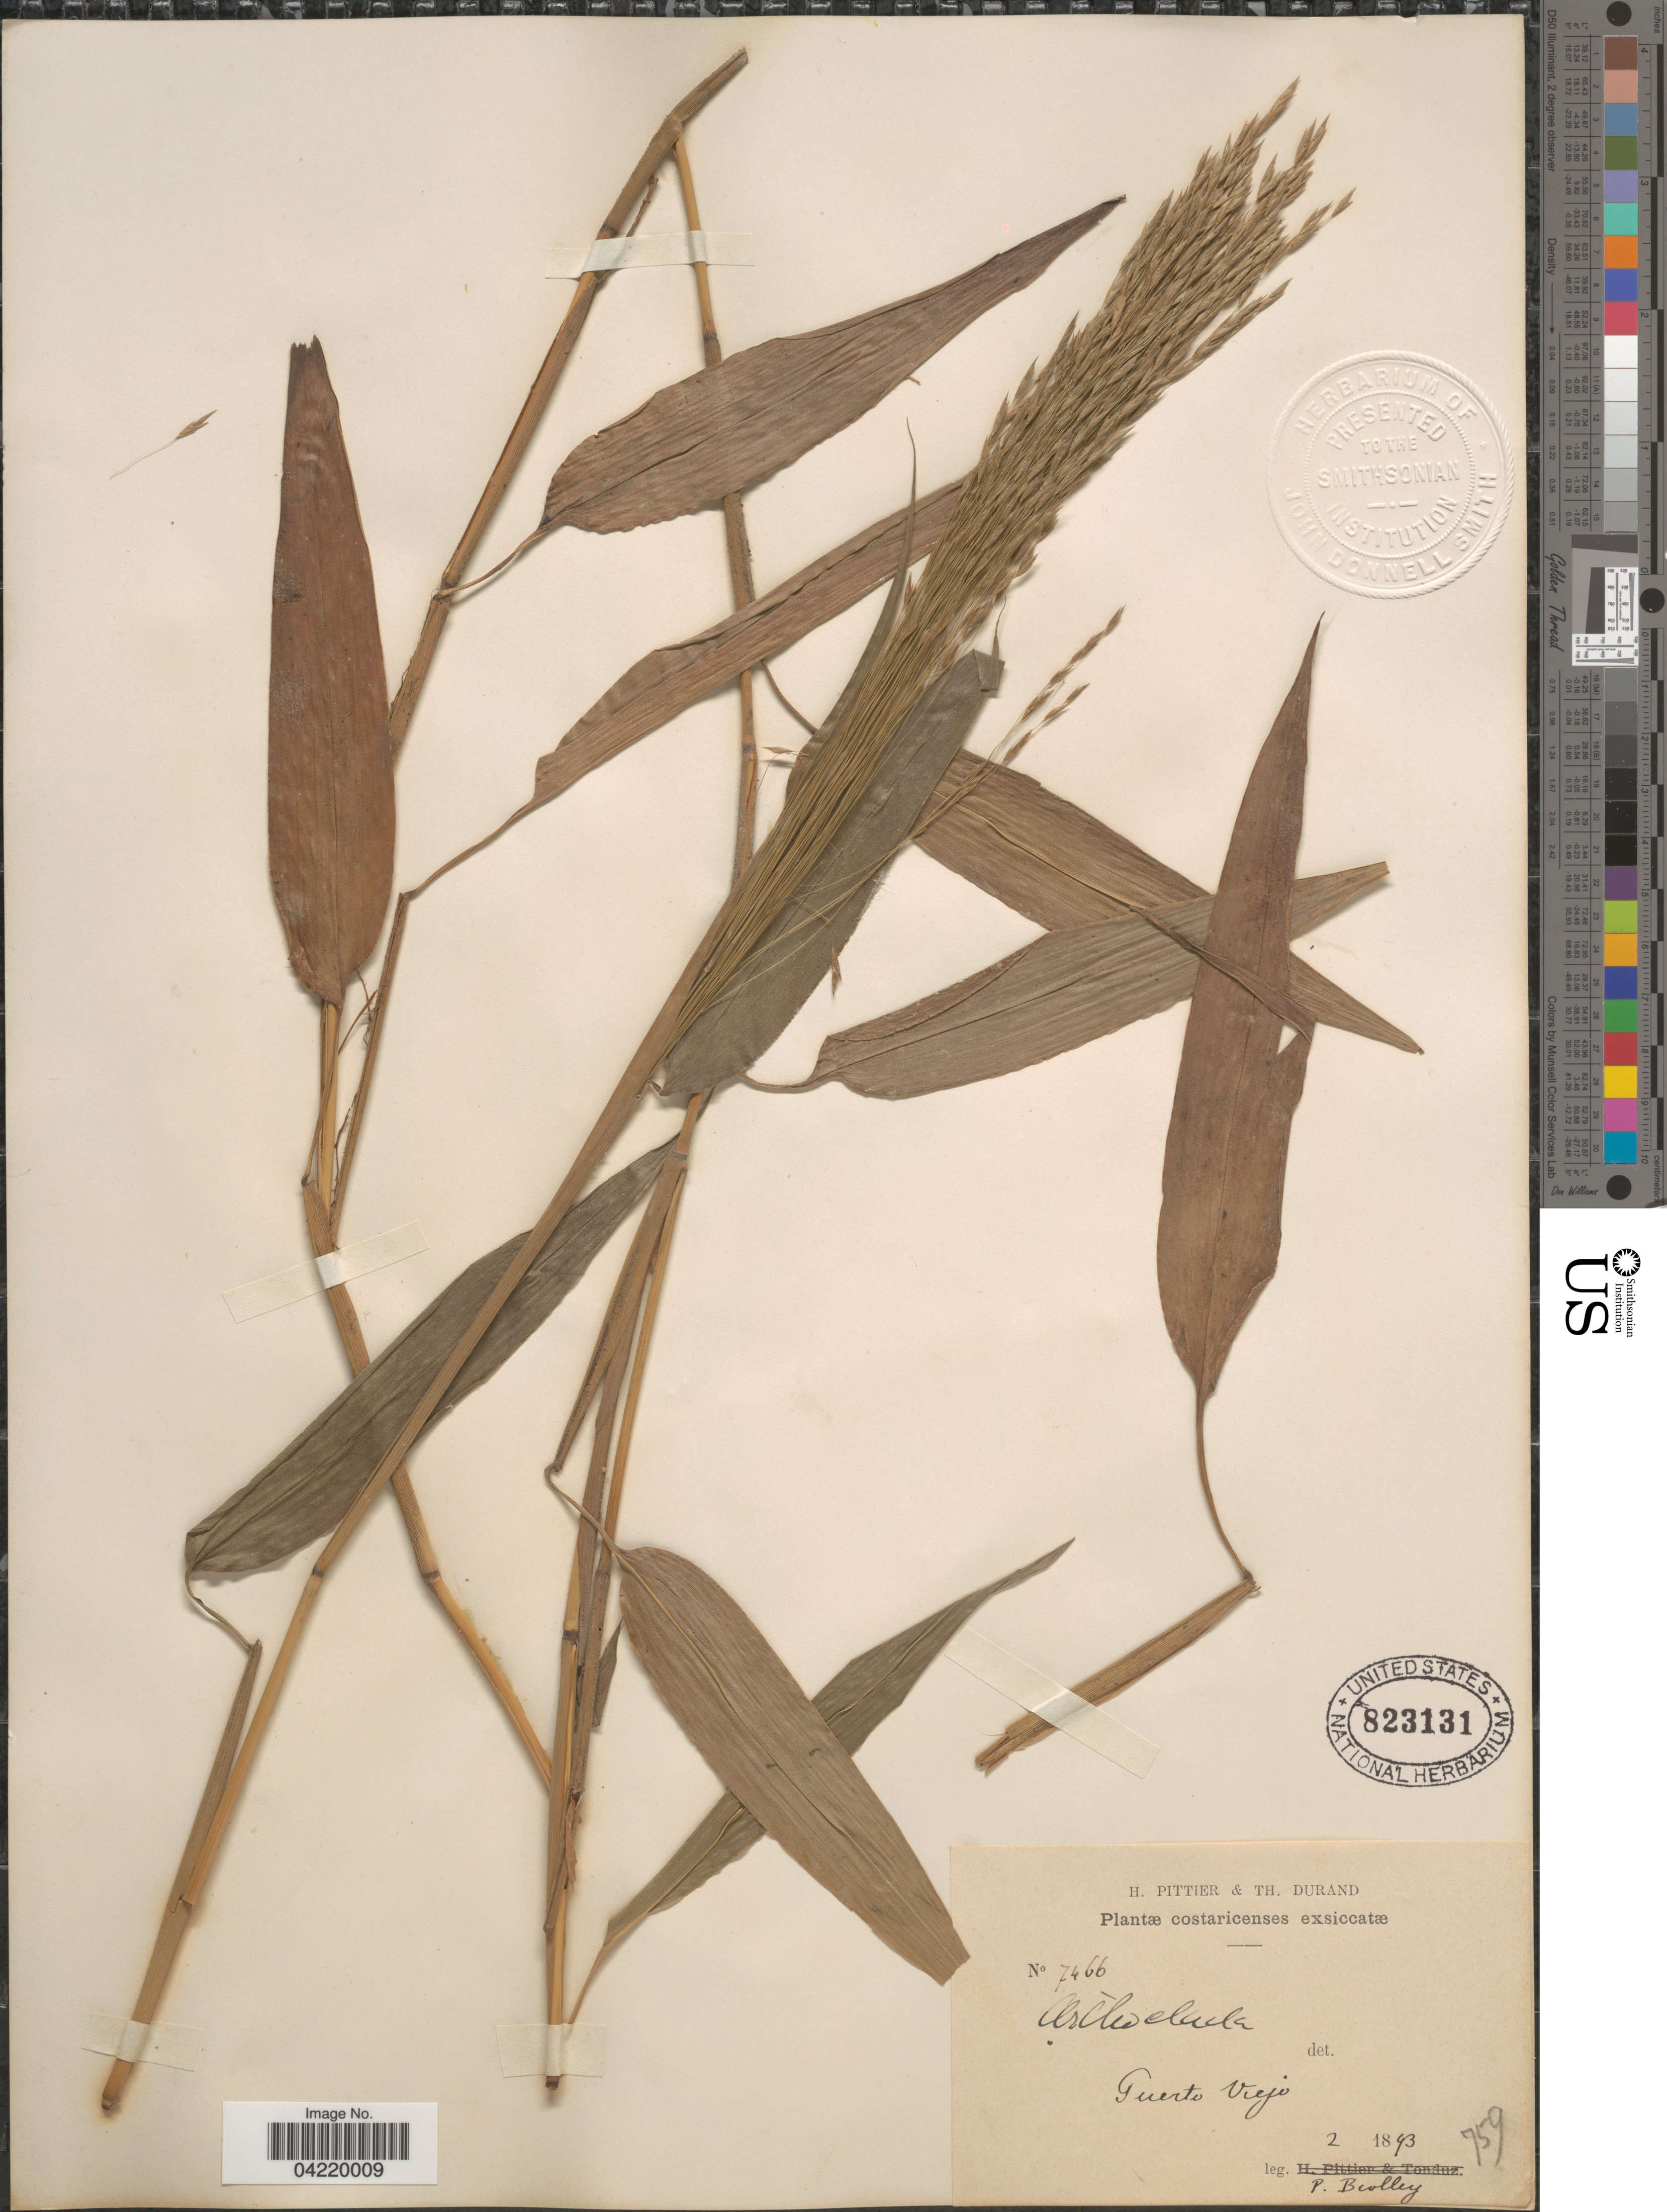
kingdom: Plantae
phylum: Tracheophyta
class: Liliopsida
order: Poales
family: Poaceae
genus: Orthoclada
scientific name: Orthoclada laxa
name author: P. Beauv.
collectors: P. Biolley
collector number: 7466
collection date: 1893-02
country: Costa Rica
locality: Puerto Viejo.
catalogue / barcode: US 823131